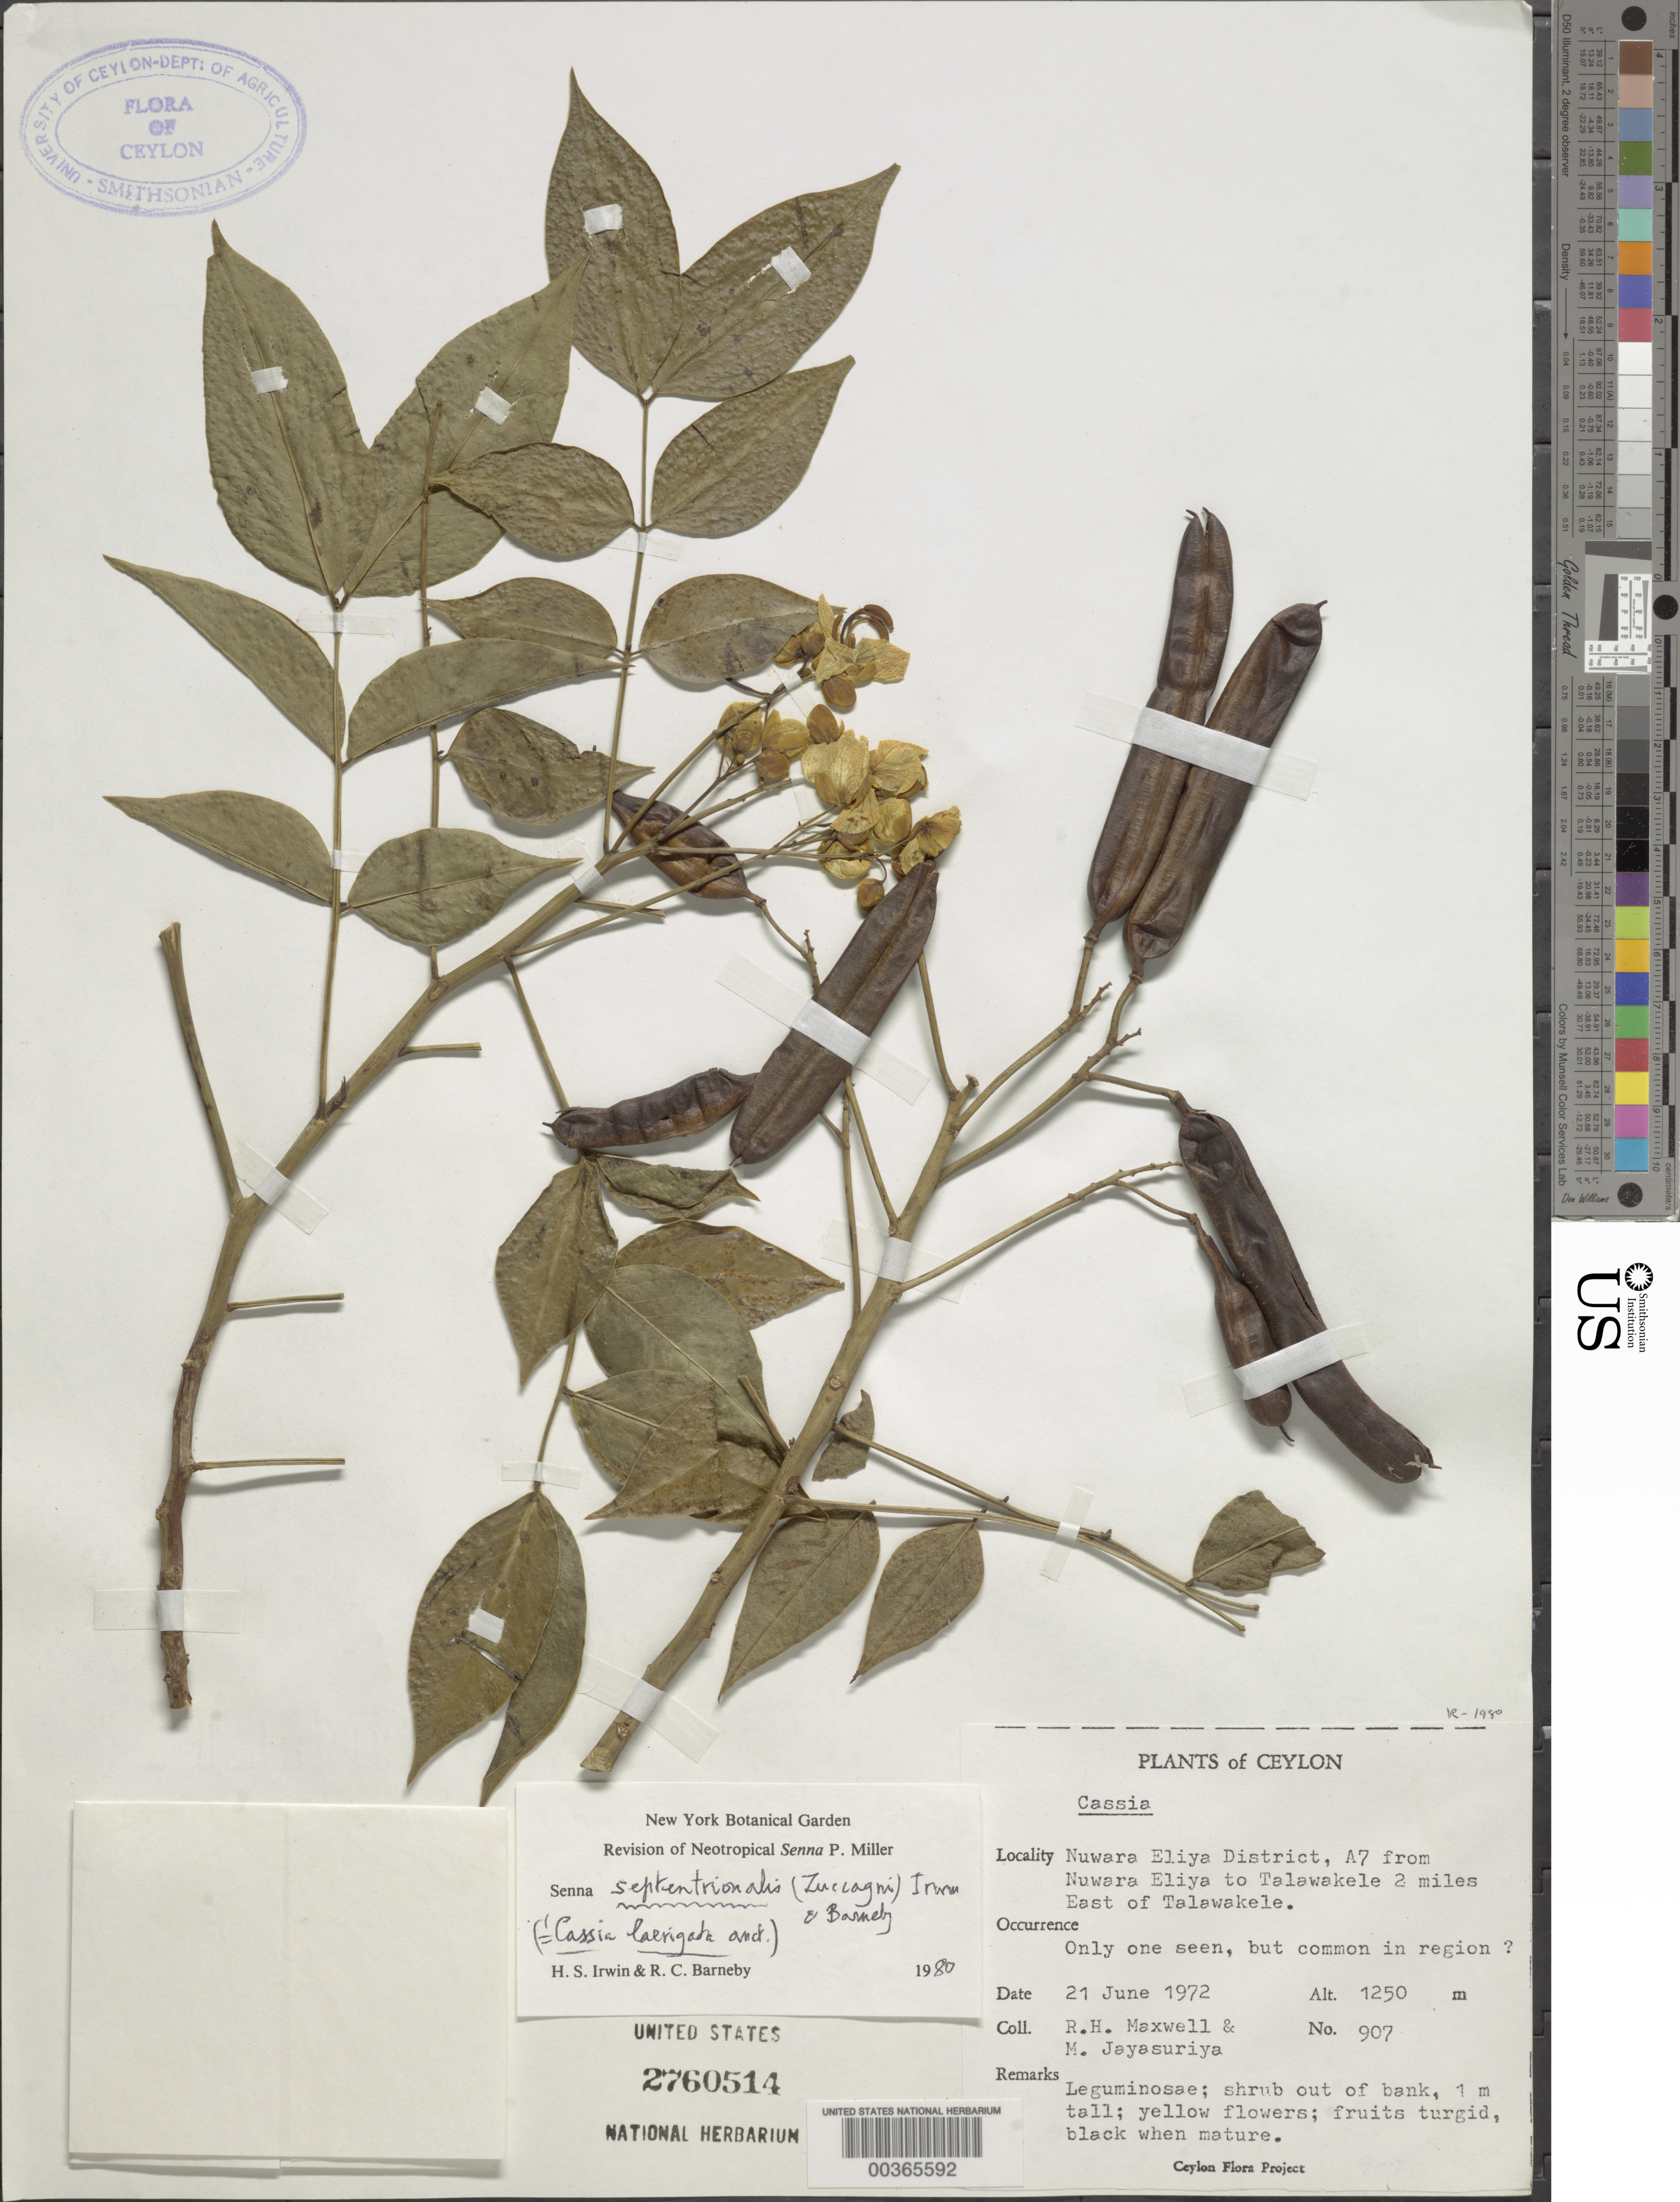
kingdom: Plantae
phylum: Tracheophyta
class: Magnoliopsida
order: Fabales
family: Fabaceae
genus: Senna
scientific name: Senna septemtrionalis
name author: (Viv.) H.S. Irwin & Barneby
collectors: R. H. Maxwell & A. H. Jayasuriya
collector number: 907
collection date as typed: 21 Jun 1972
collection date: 1972-06-21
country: Sri Lanka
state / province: Central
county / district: Nuwara Eliya Dist.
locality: A7 from nuwara eliya to talawakele, 2 mi e of talawakele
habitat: Out of bank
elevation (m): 1250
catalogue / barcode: US 2760514